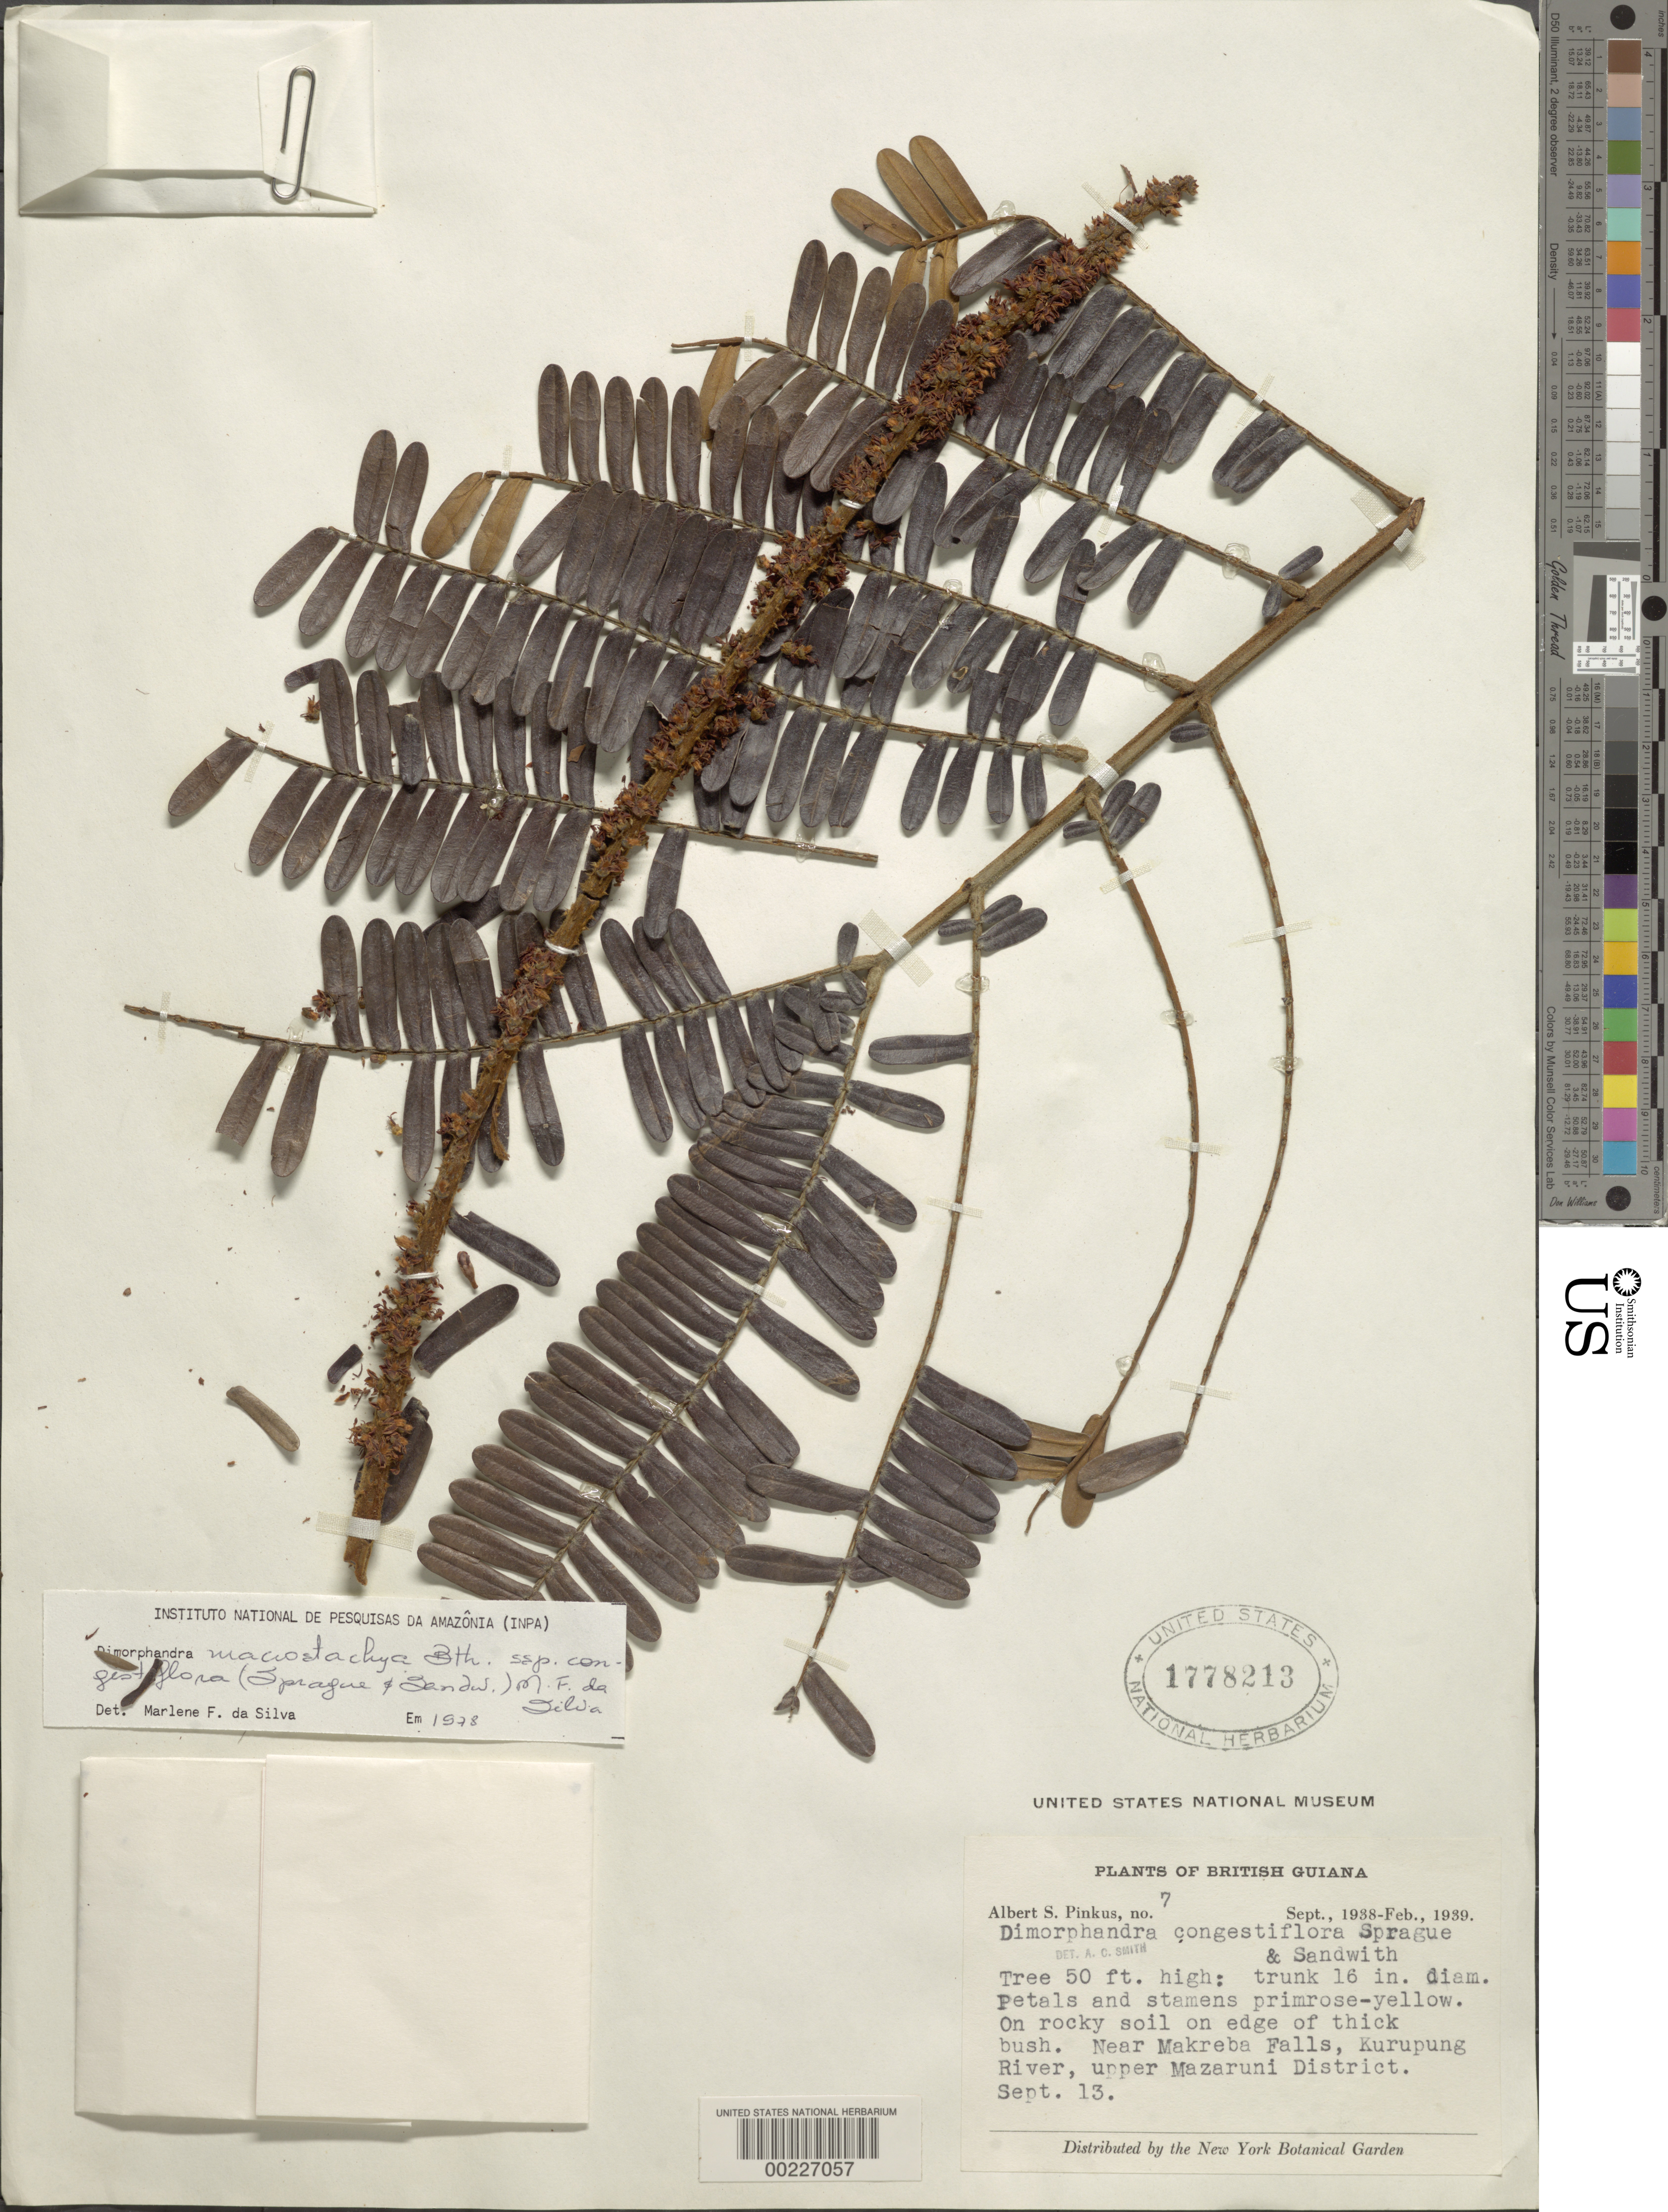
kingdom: Plantae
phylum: Tracheophyta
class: Magnoliopsida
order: Fabales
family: Fabaceae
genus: Dimorphandra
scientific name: Dimorphandra macrostachya subsp. congestiflora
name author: (Sprague & Sandwith) M.F. Silva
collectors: A. Pinkus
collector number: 7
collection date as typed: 13 Sep 1939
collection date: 1939-09-13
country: Guyana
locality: Near makreba falls, kurupung river, upper mazaruni district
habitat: On rocky soil on edge of thick bush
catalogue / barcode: US 1778213